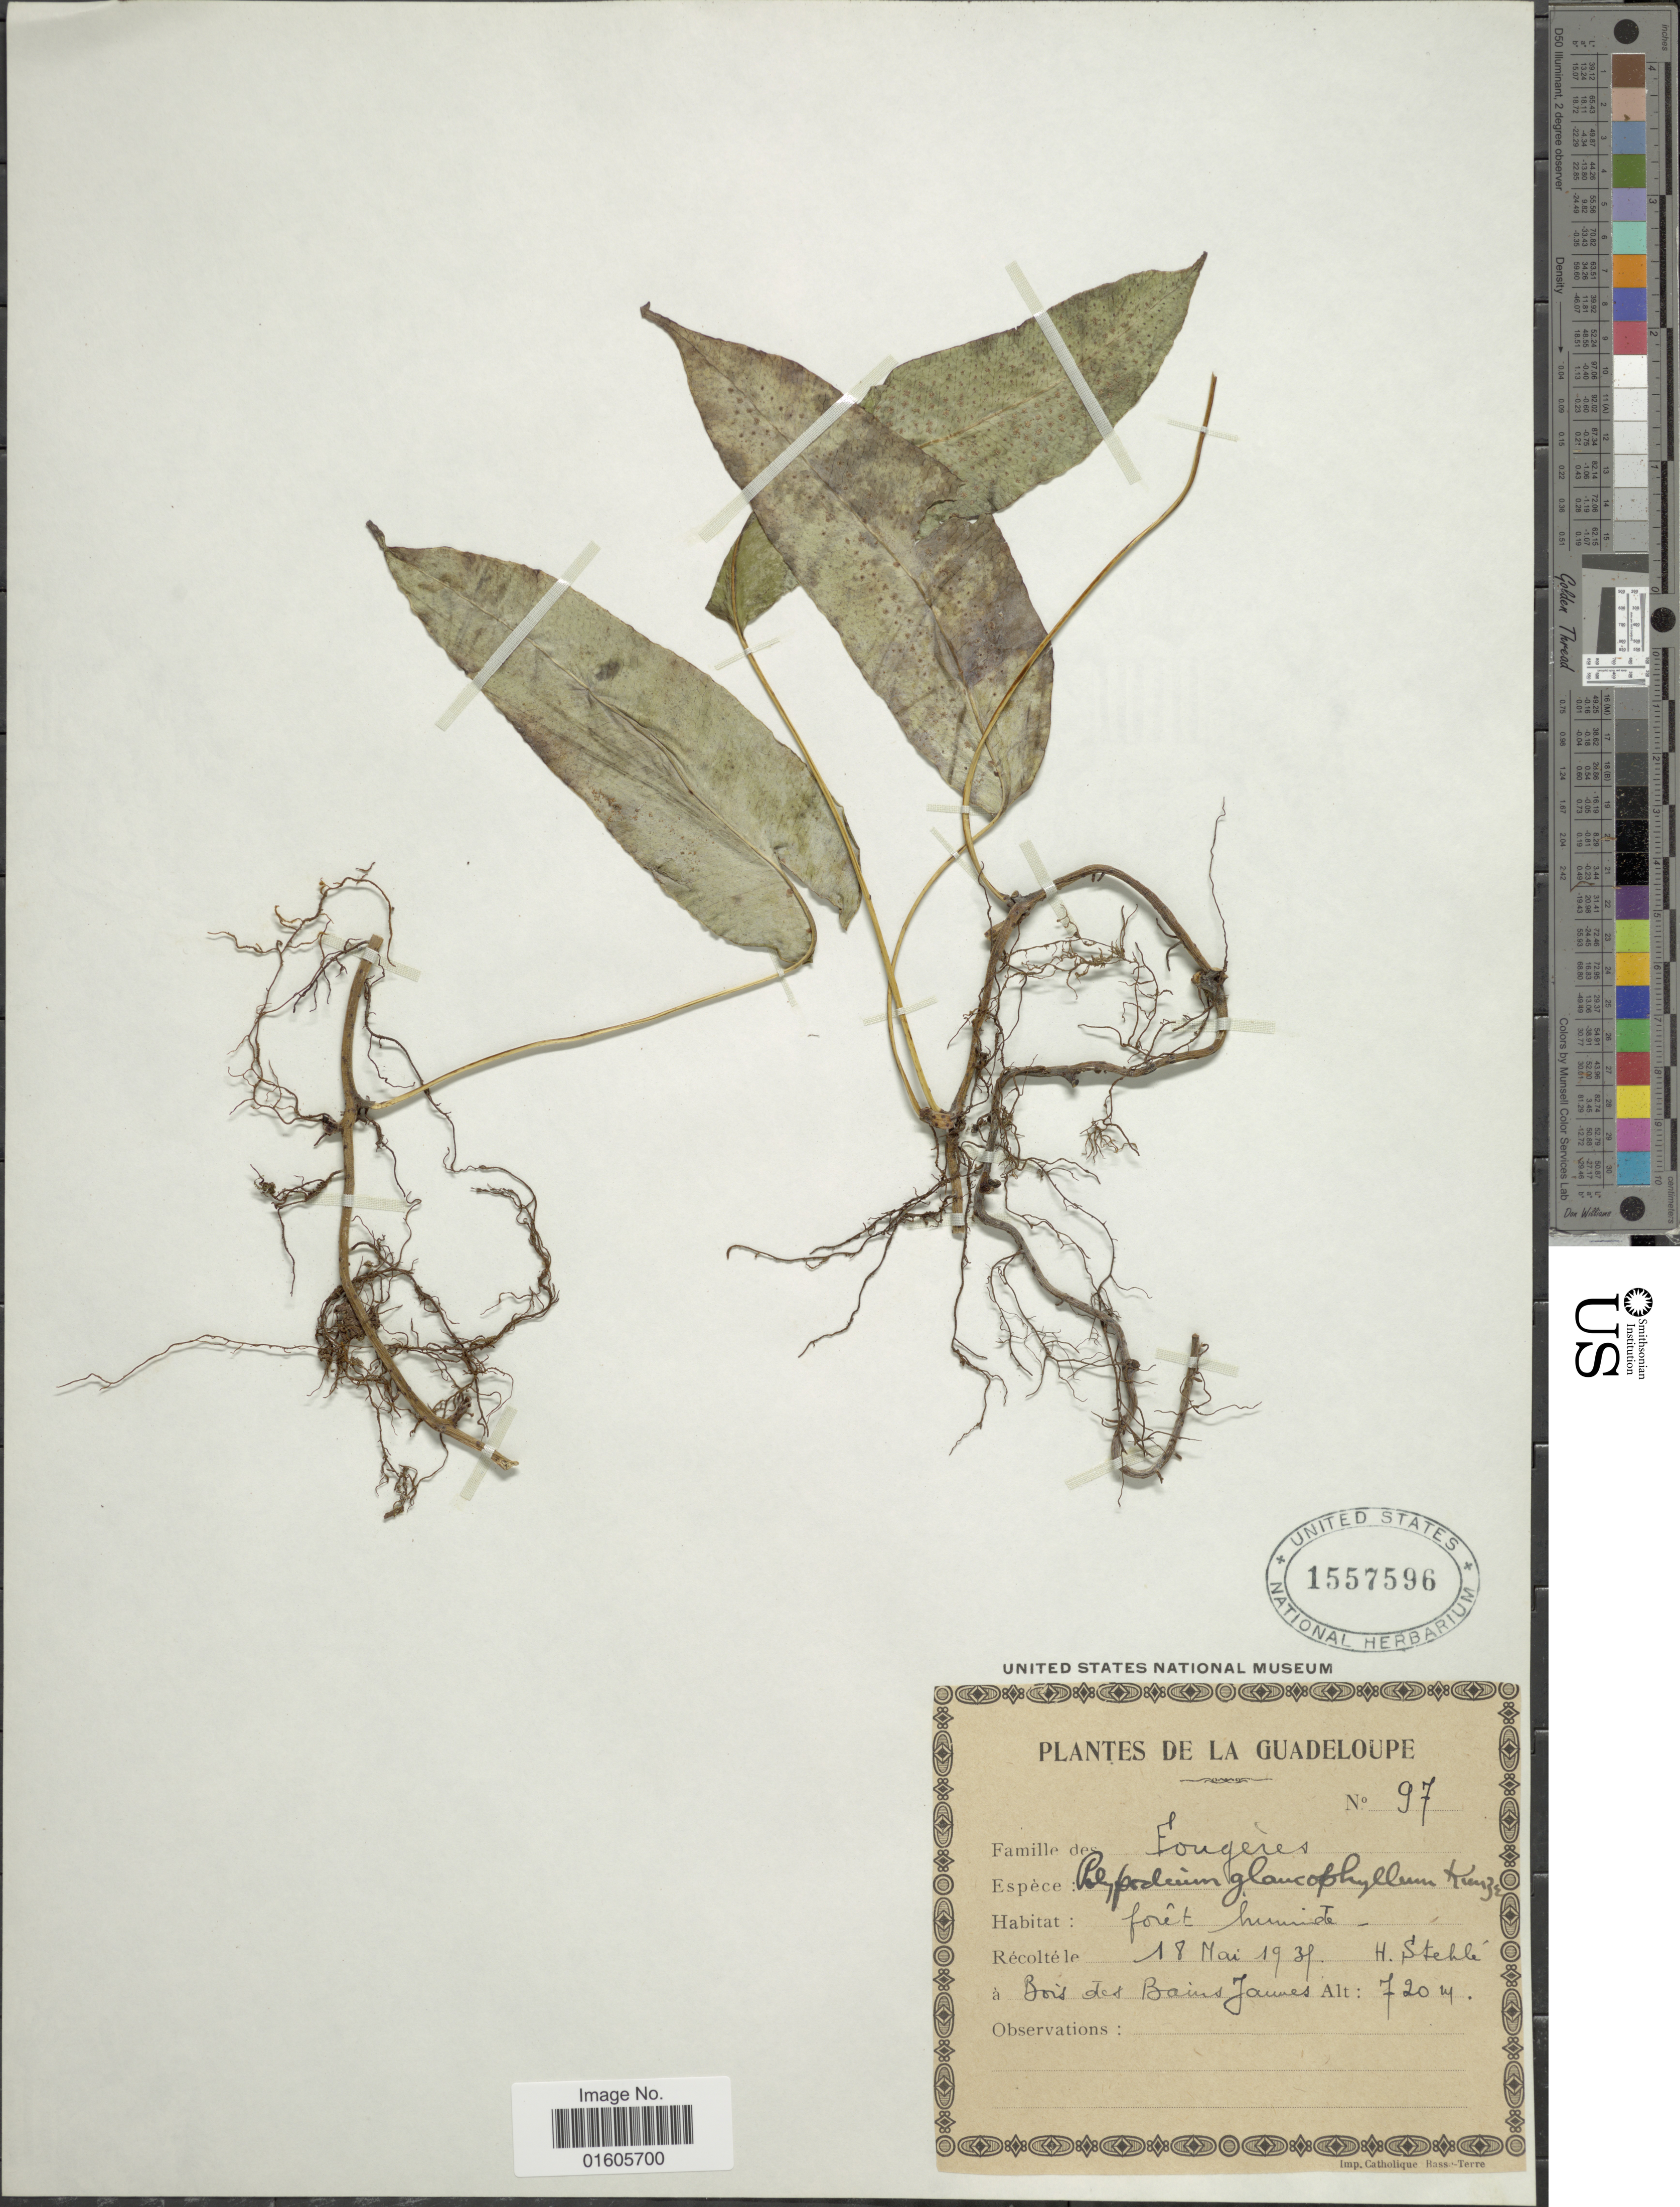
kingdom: Plantae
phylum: Tracheophyta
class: Polypodiopsida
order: Polypodiales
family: Polypodiaceae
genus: Serpocaulon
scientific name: Serpocaulon levigatum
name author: (Cav.) A.R. Sm.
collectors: H. Stehlé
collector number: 97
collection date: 1935-05-18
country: Guadeloupe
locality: Bois des Bains James.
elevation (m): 720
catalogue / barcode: US 1557596